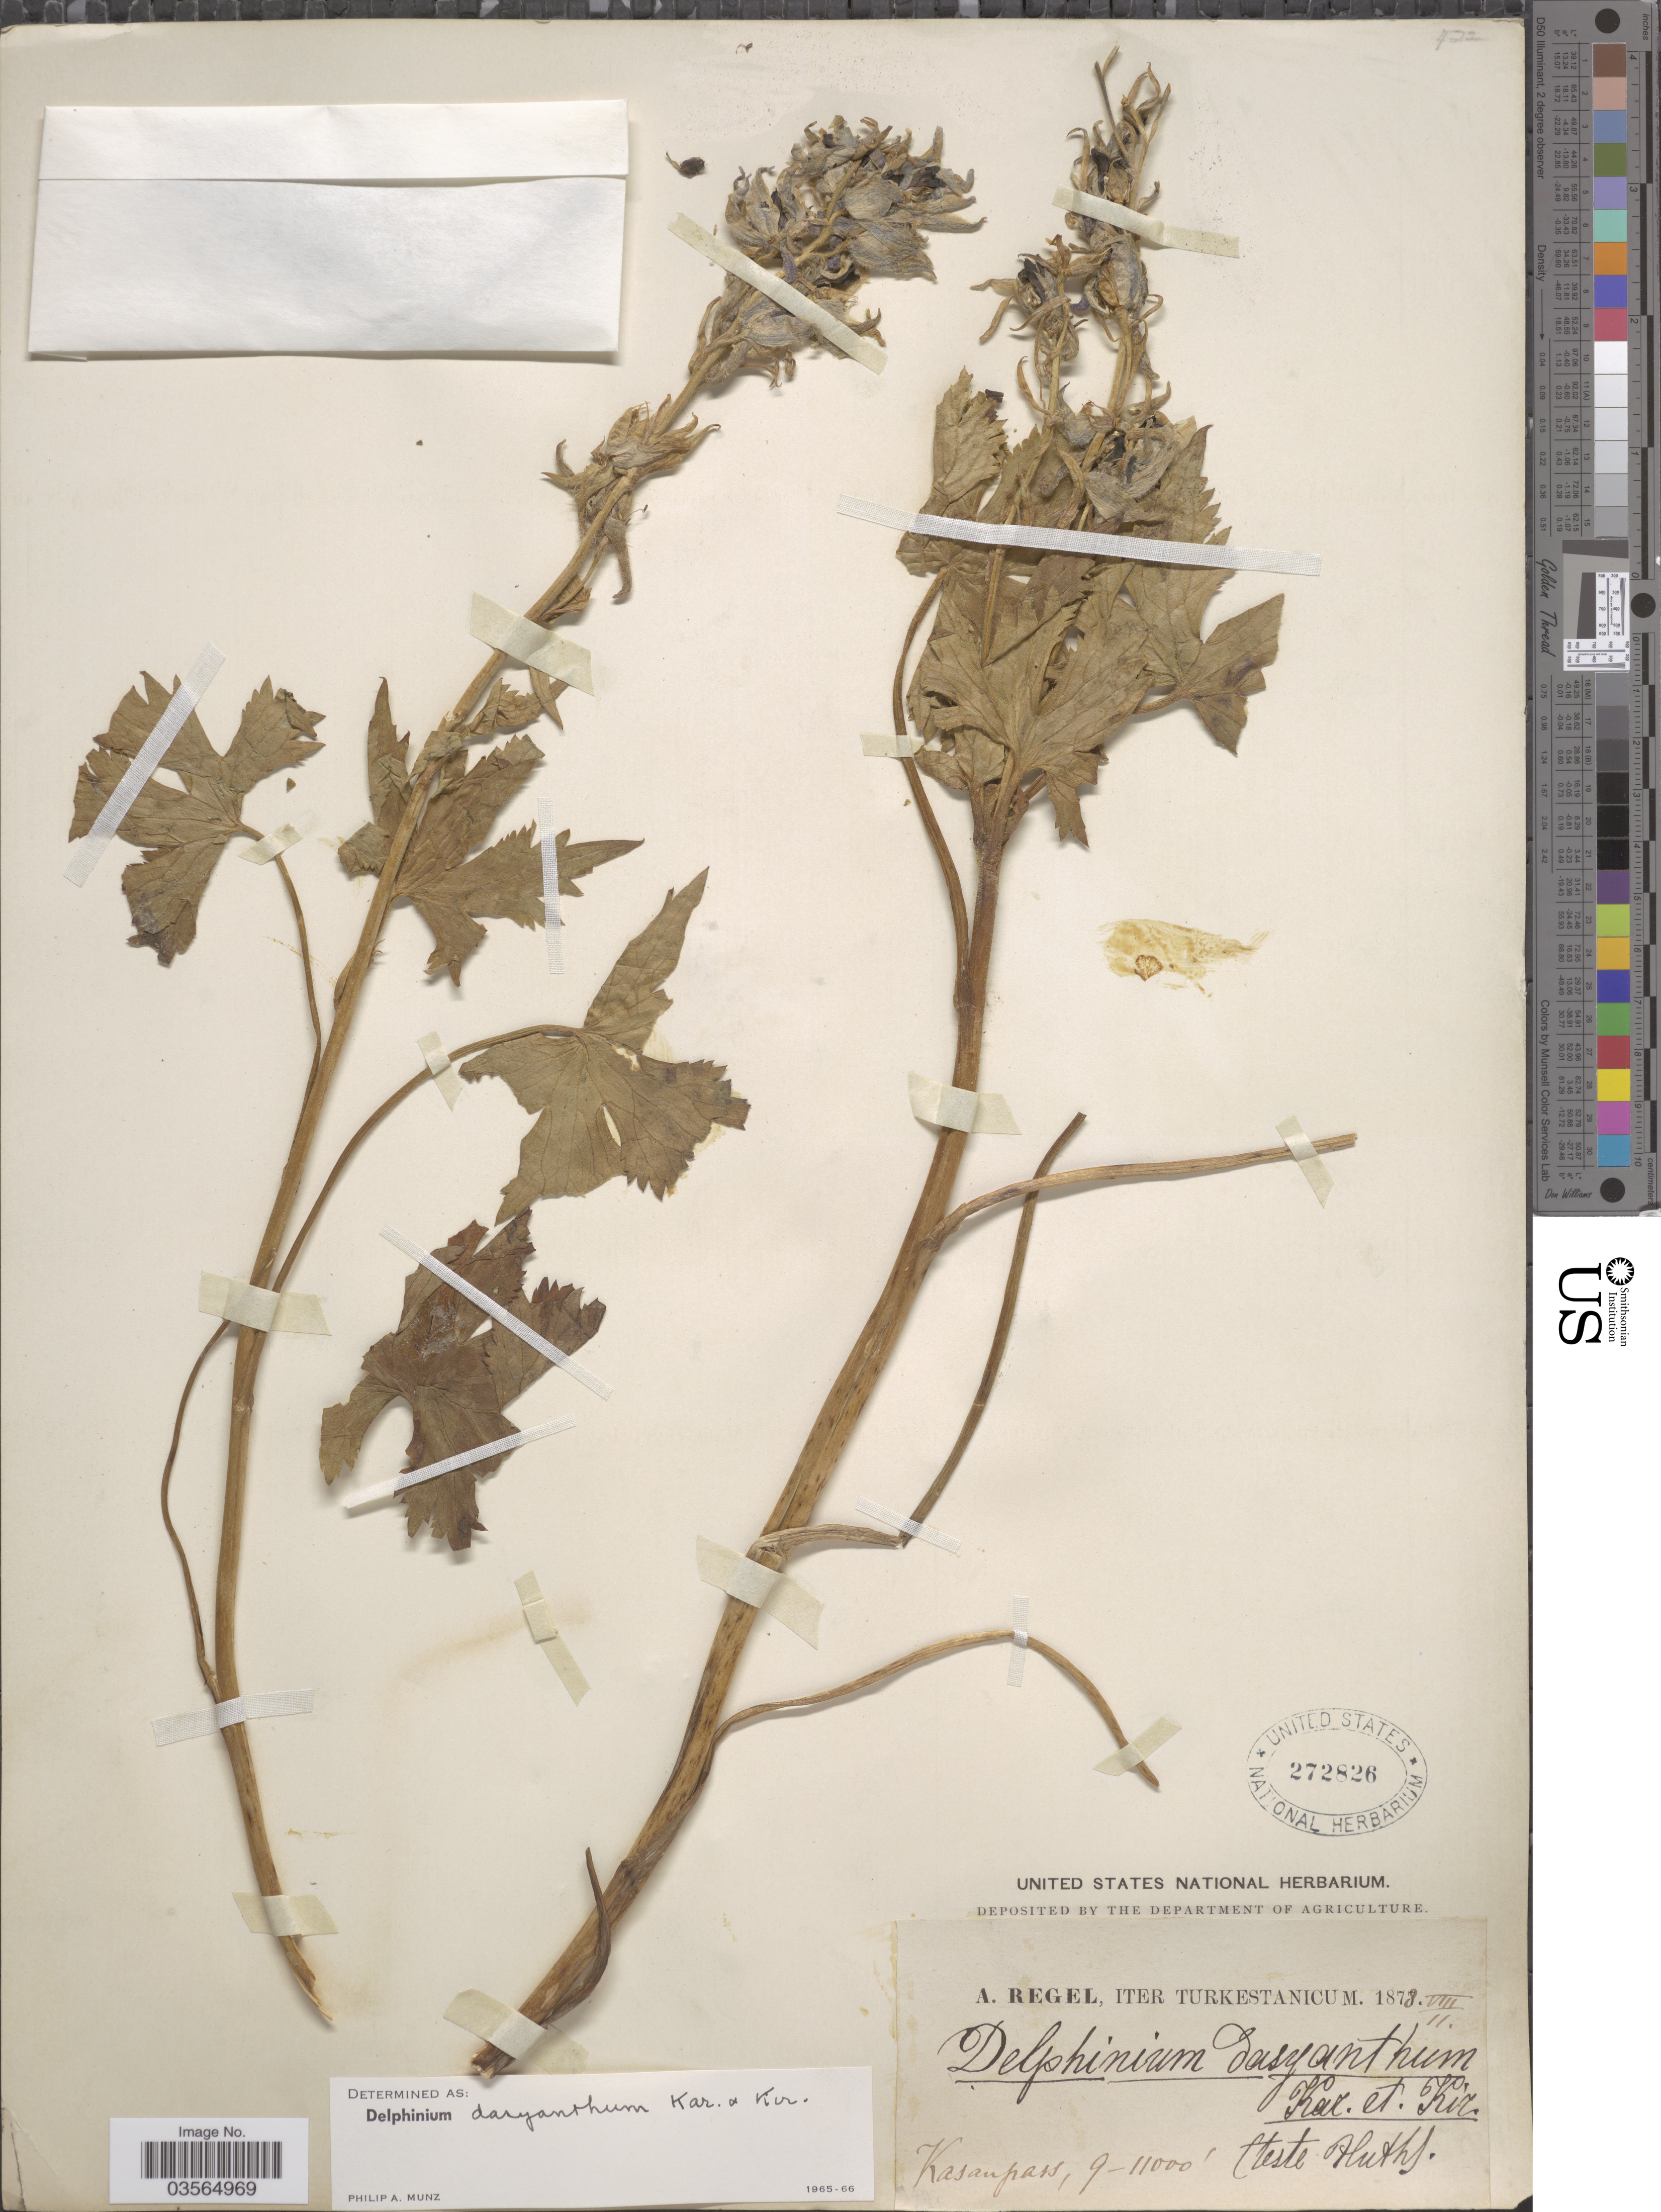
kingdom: Plantae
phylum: Tracheophyta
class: Magnoliopsida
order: Ranunculales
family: Ranunculaceae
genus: Delphinium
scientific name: Delphinium dasyanthum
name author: Kar. & Kir.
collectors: A. Regel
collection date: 1878-08-11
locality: Iter Turkestanicum. Kasanpass [interpreted].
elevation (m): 2743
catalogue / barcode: US 272826